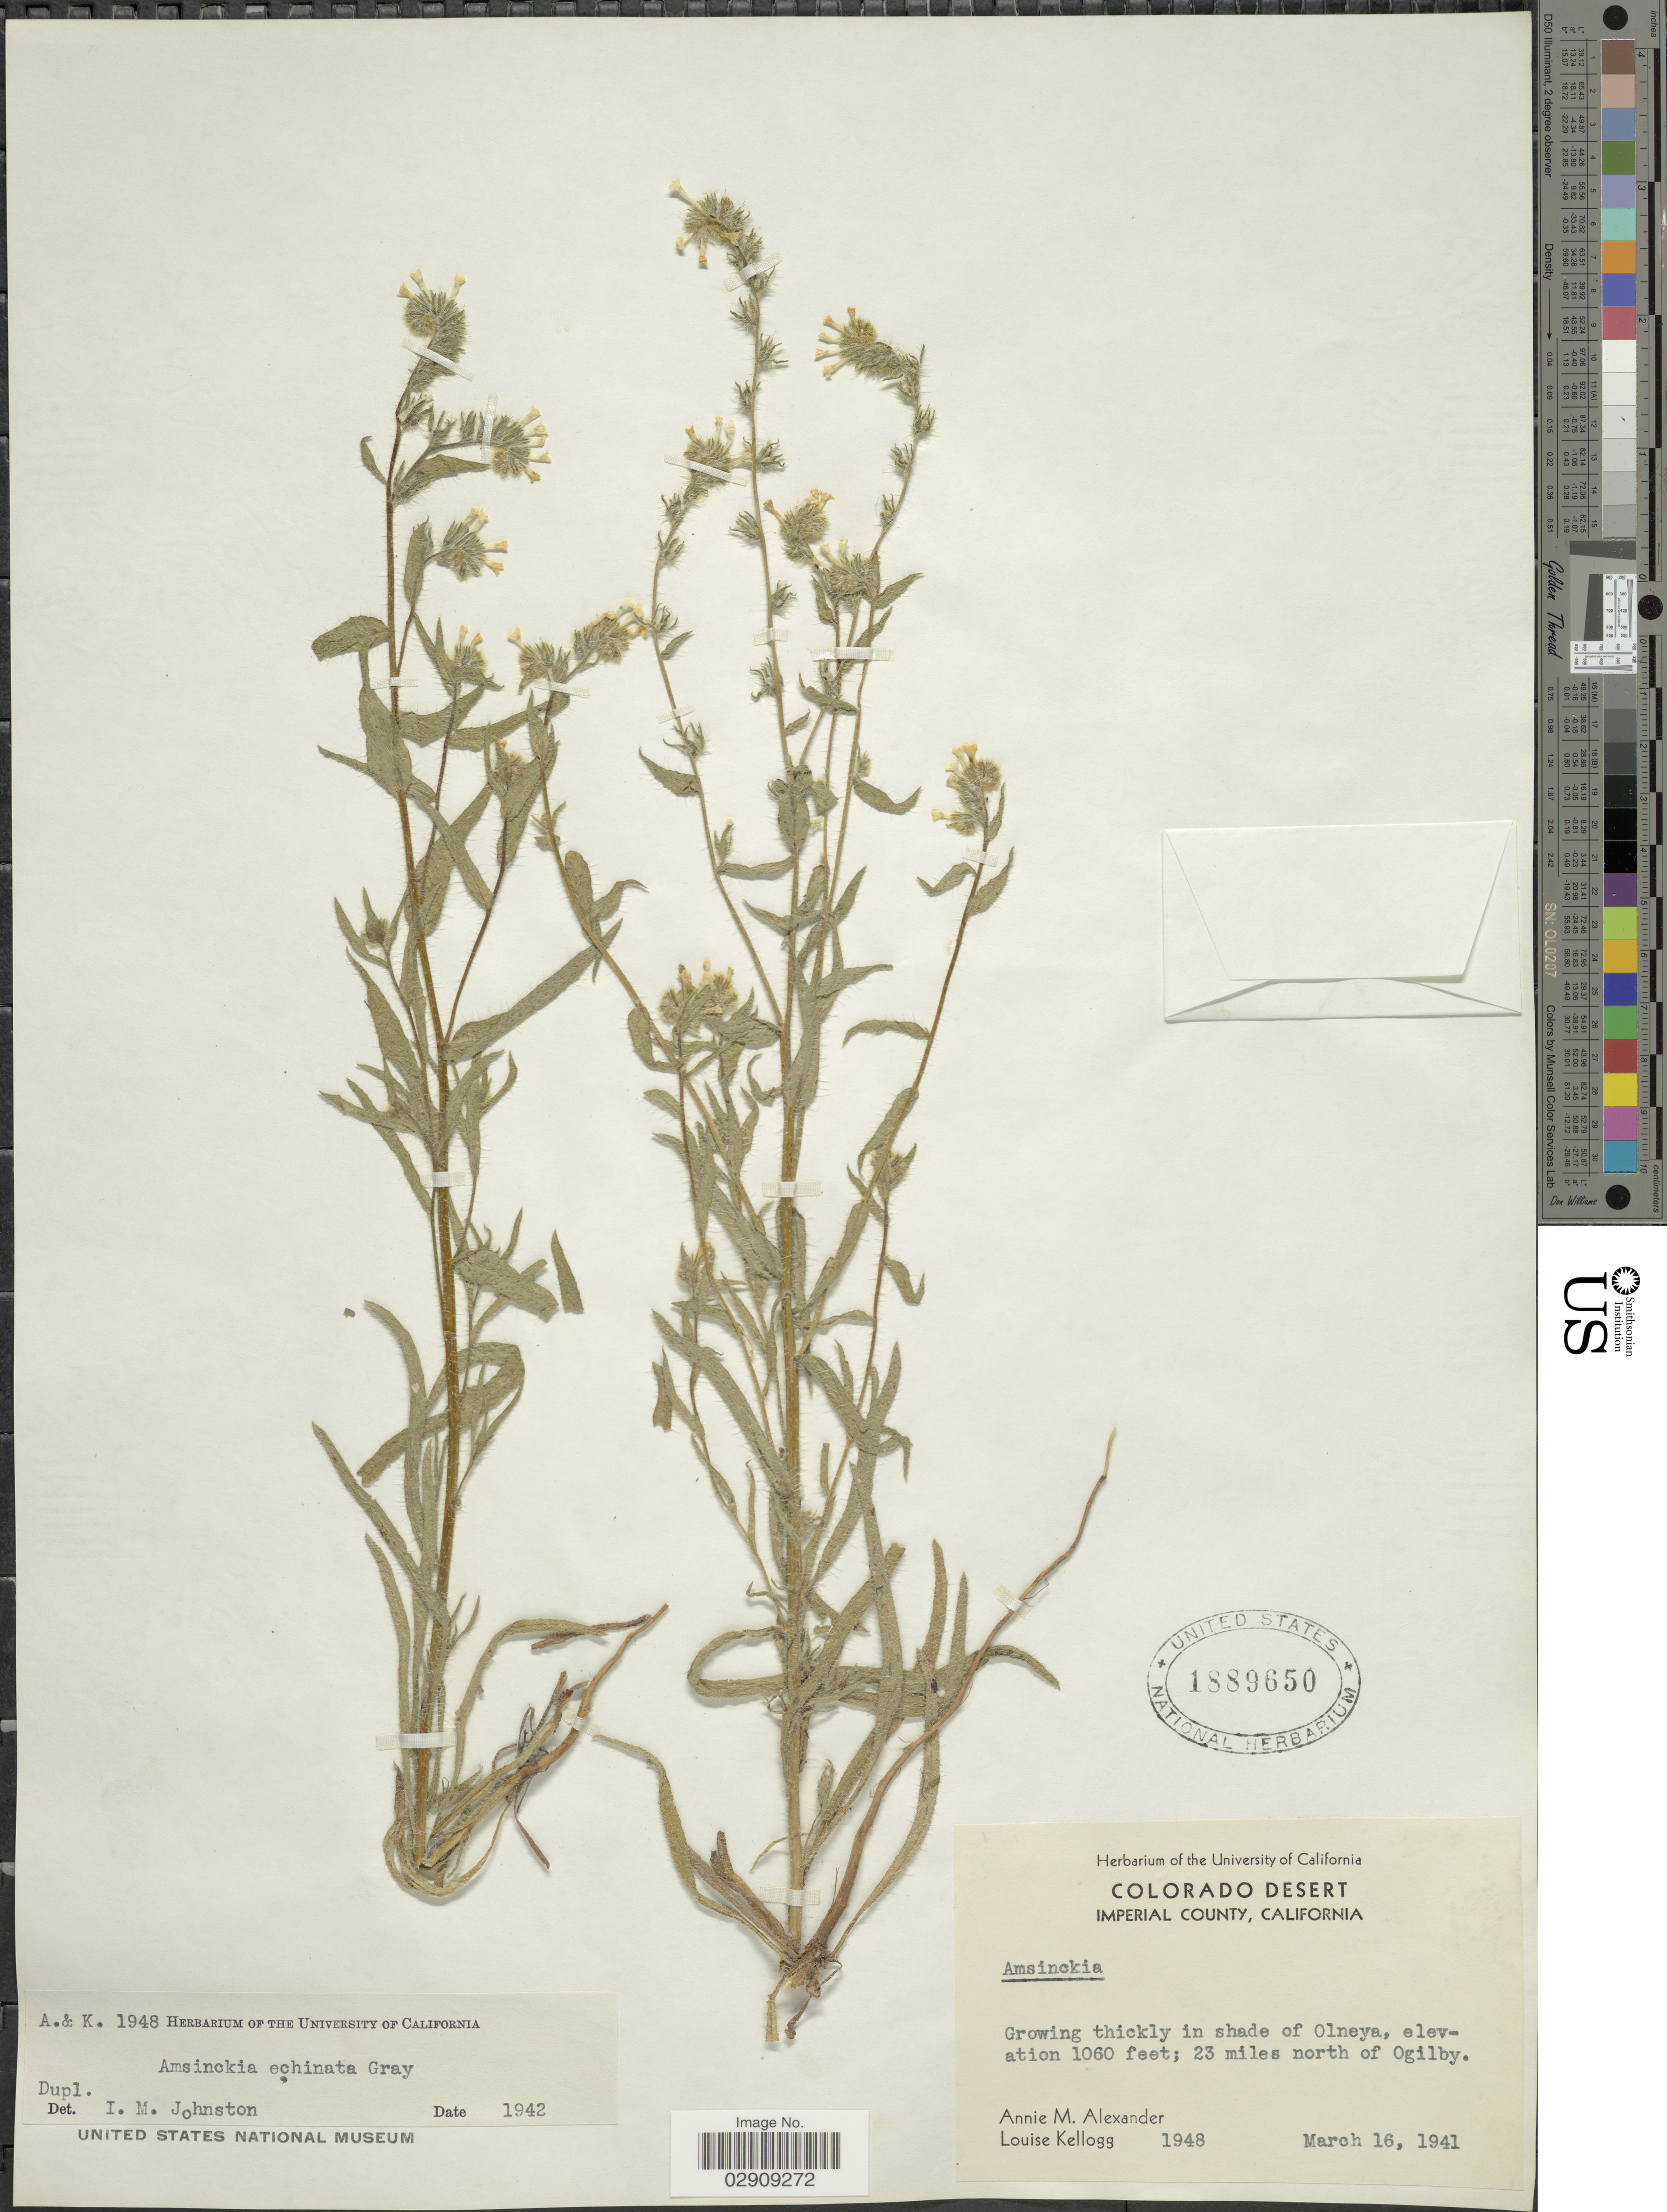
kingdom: Plantae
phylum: Tracheophyta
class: Magnoliopsida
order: Boraginales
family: Boraginaceae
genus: Amsinckia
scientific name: Amsinckia menziesii var. intermedia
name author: (Fisch. & C.A. Mey.) Ganders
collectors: A. M. Alexander & L. Kellogg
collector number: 1948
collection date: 1941-03-16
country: United States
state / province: California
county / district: Imperial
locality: Colorado Desert. Imperial County. Growing thickly in shade of Olneya; 23 miles north of Ogilby.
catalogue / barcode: US 1889650